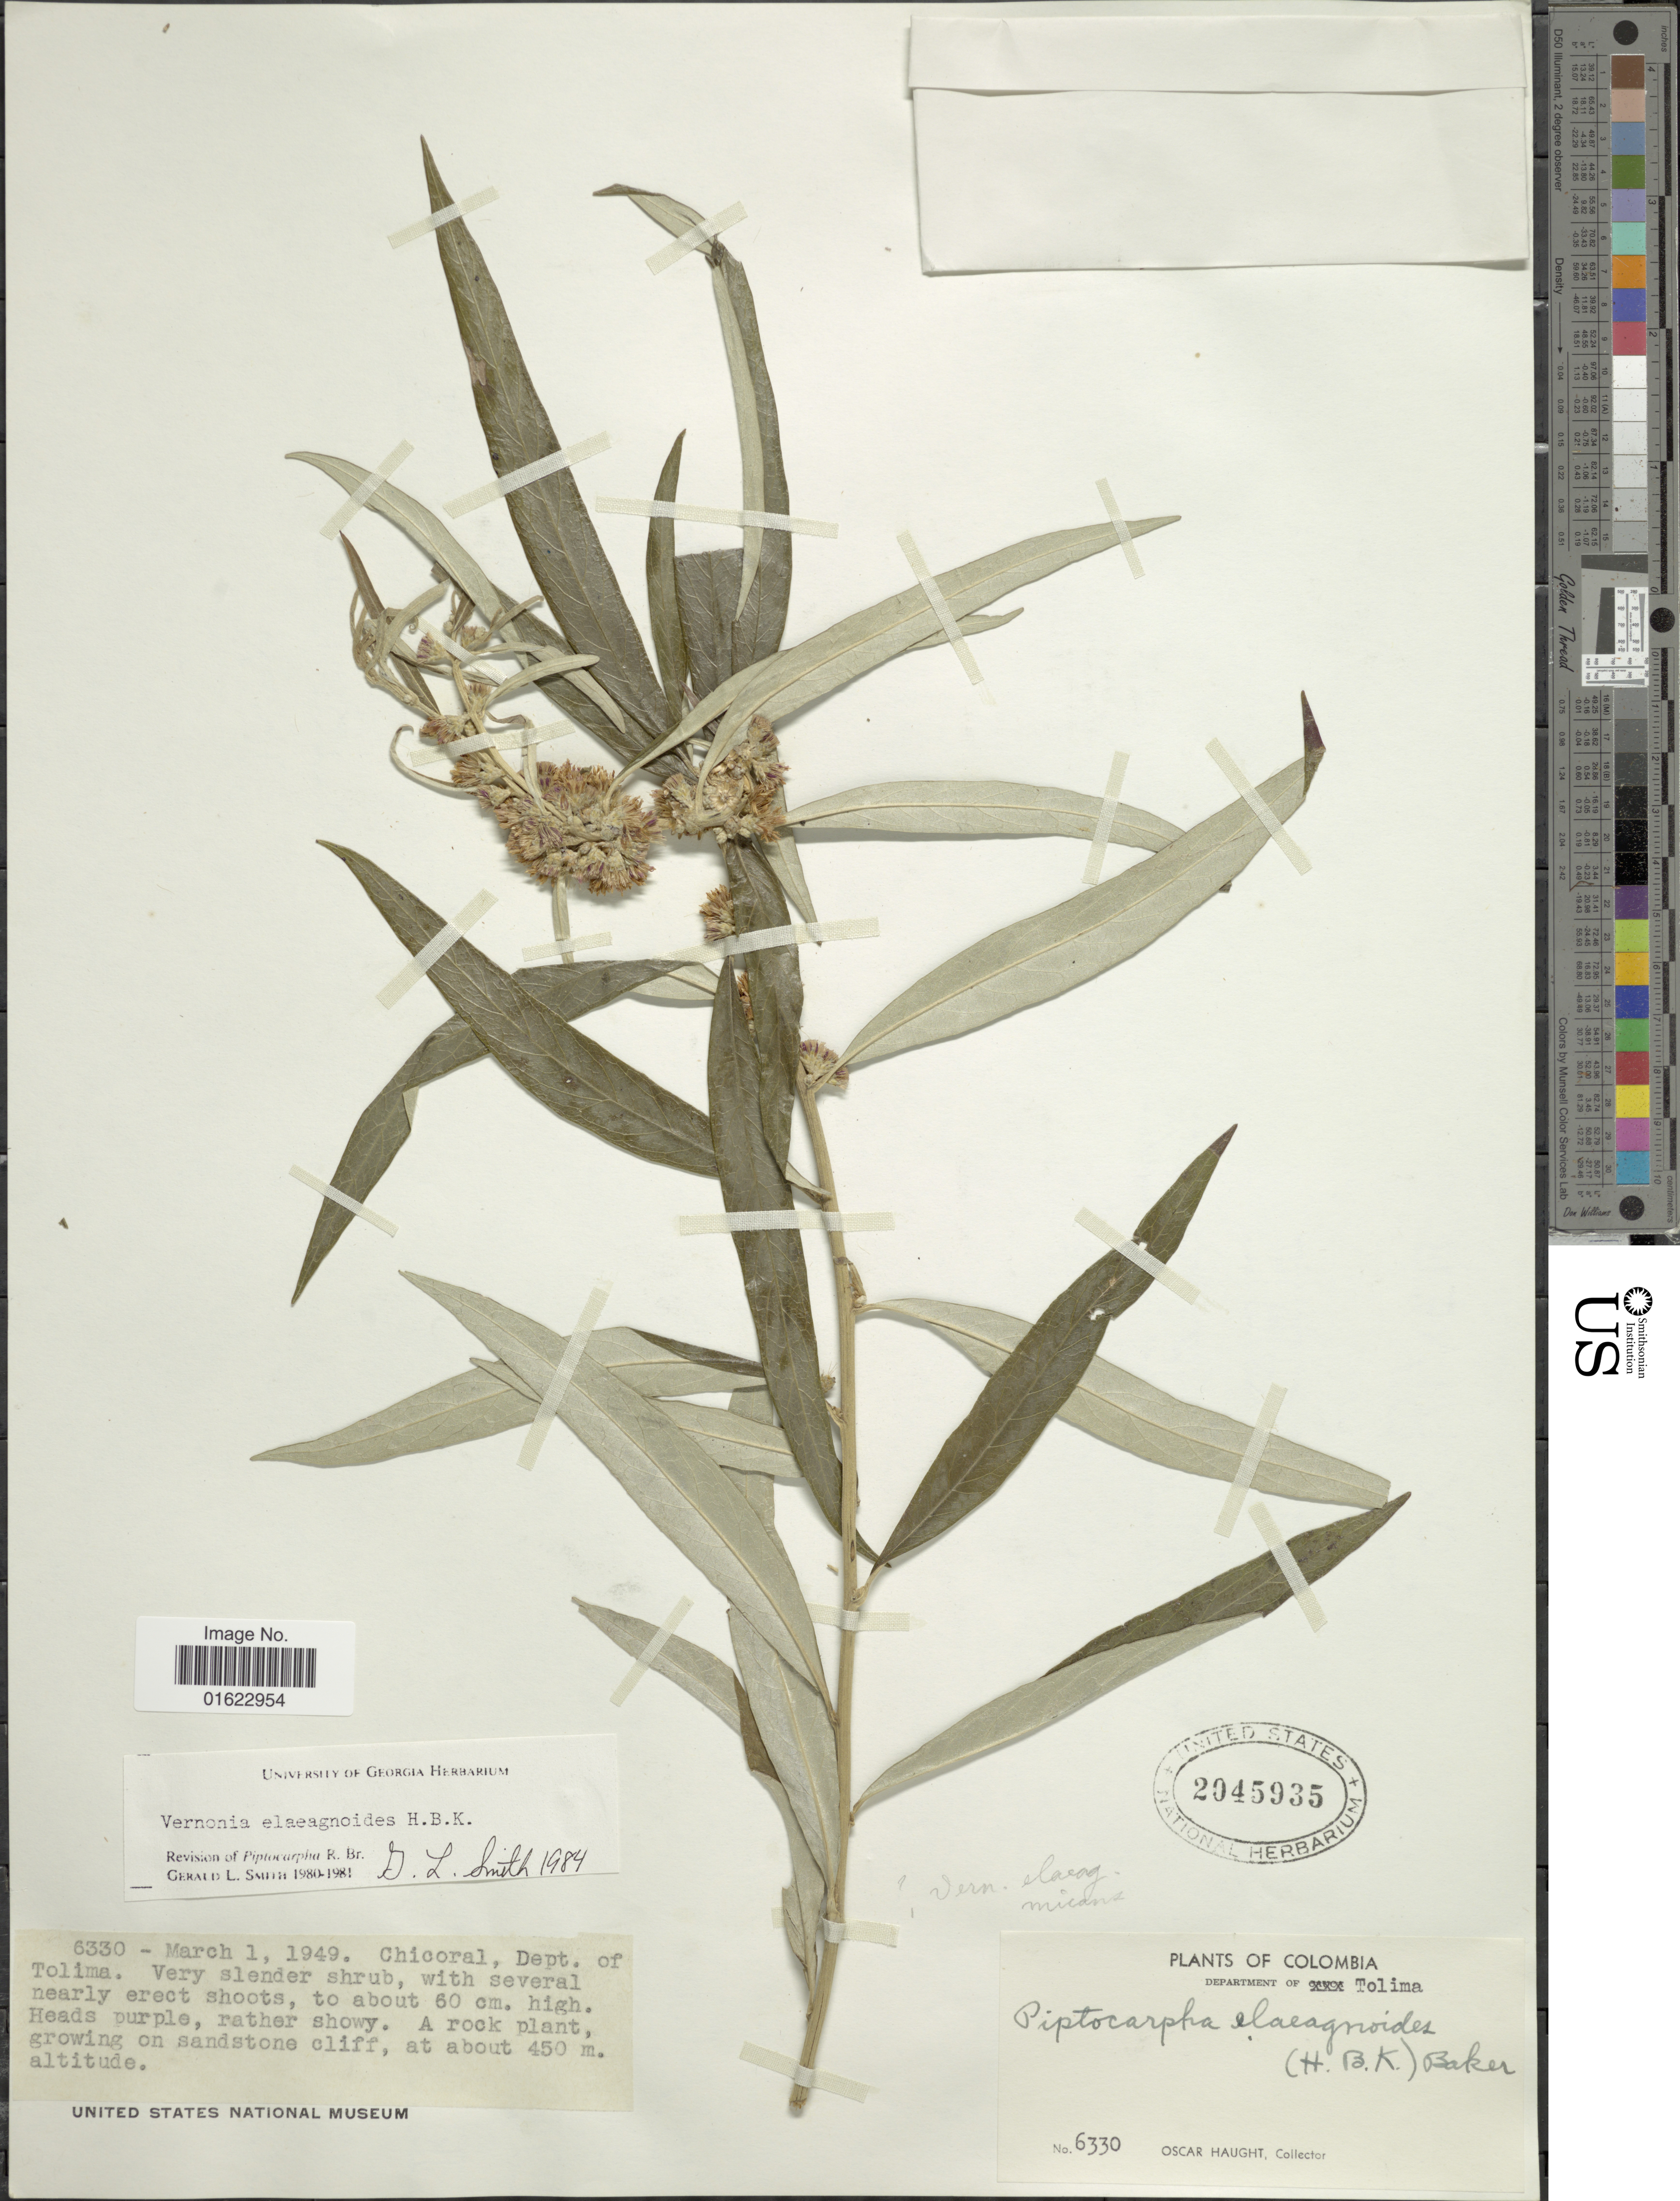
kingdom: Plantae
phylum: Tracheophyta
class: Magnoliopsida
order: Asterales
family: Asteraceae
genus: Pseudopiptocarpha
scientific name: Pseudopiptocarpha eleagnoides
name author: (Kunth) H. Rob.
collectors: O. Haught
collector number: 6330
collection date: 1949-03-01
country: Colombia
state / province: Tolima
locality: Chicoral, Dept of Tolima.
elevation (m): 450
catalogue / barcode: US 2045935